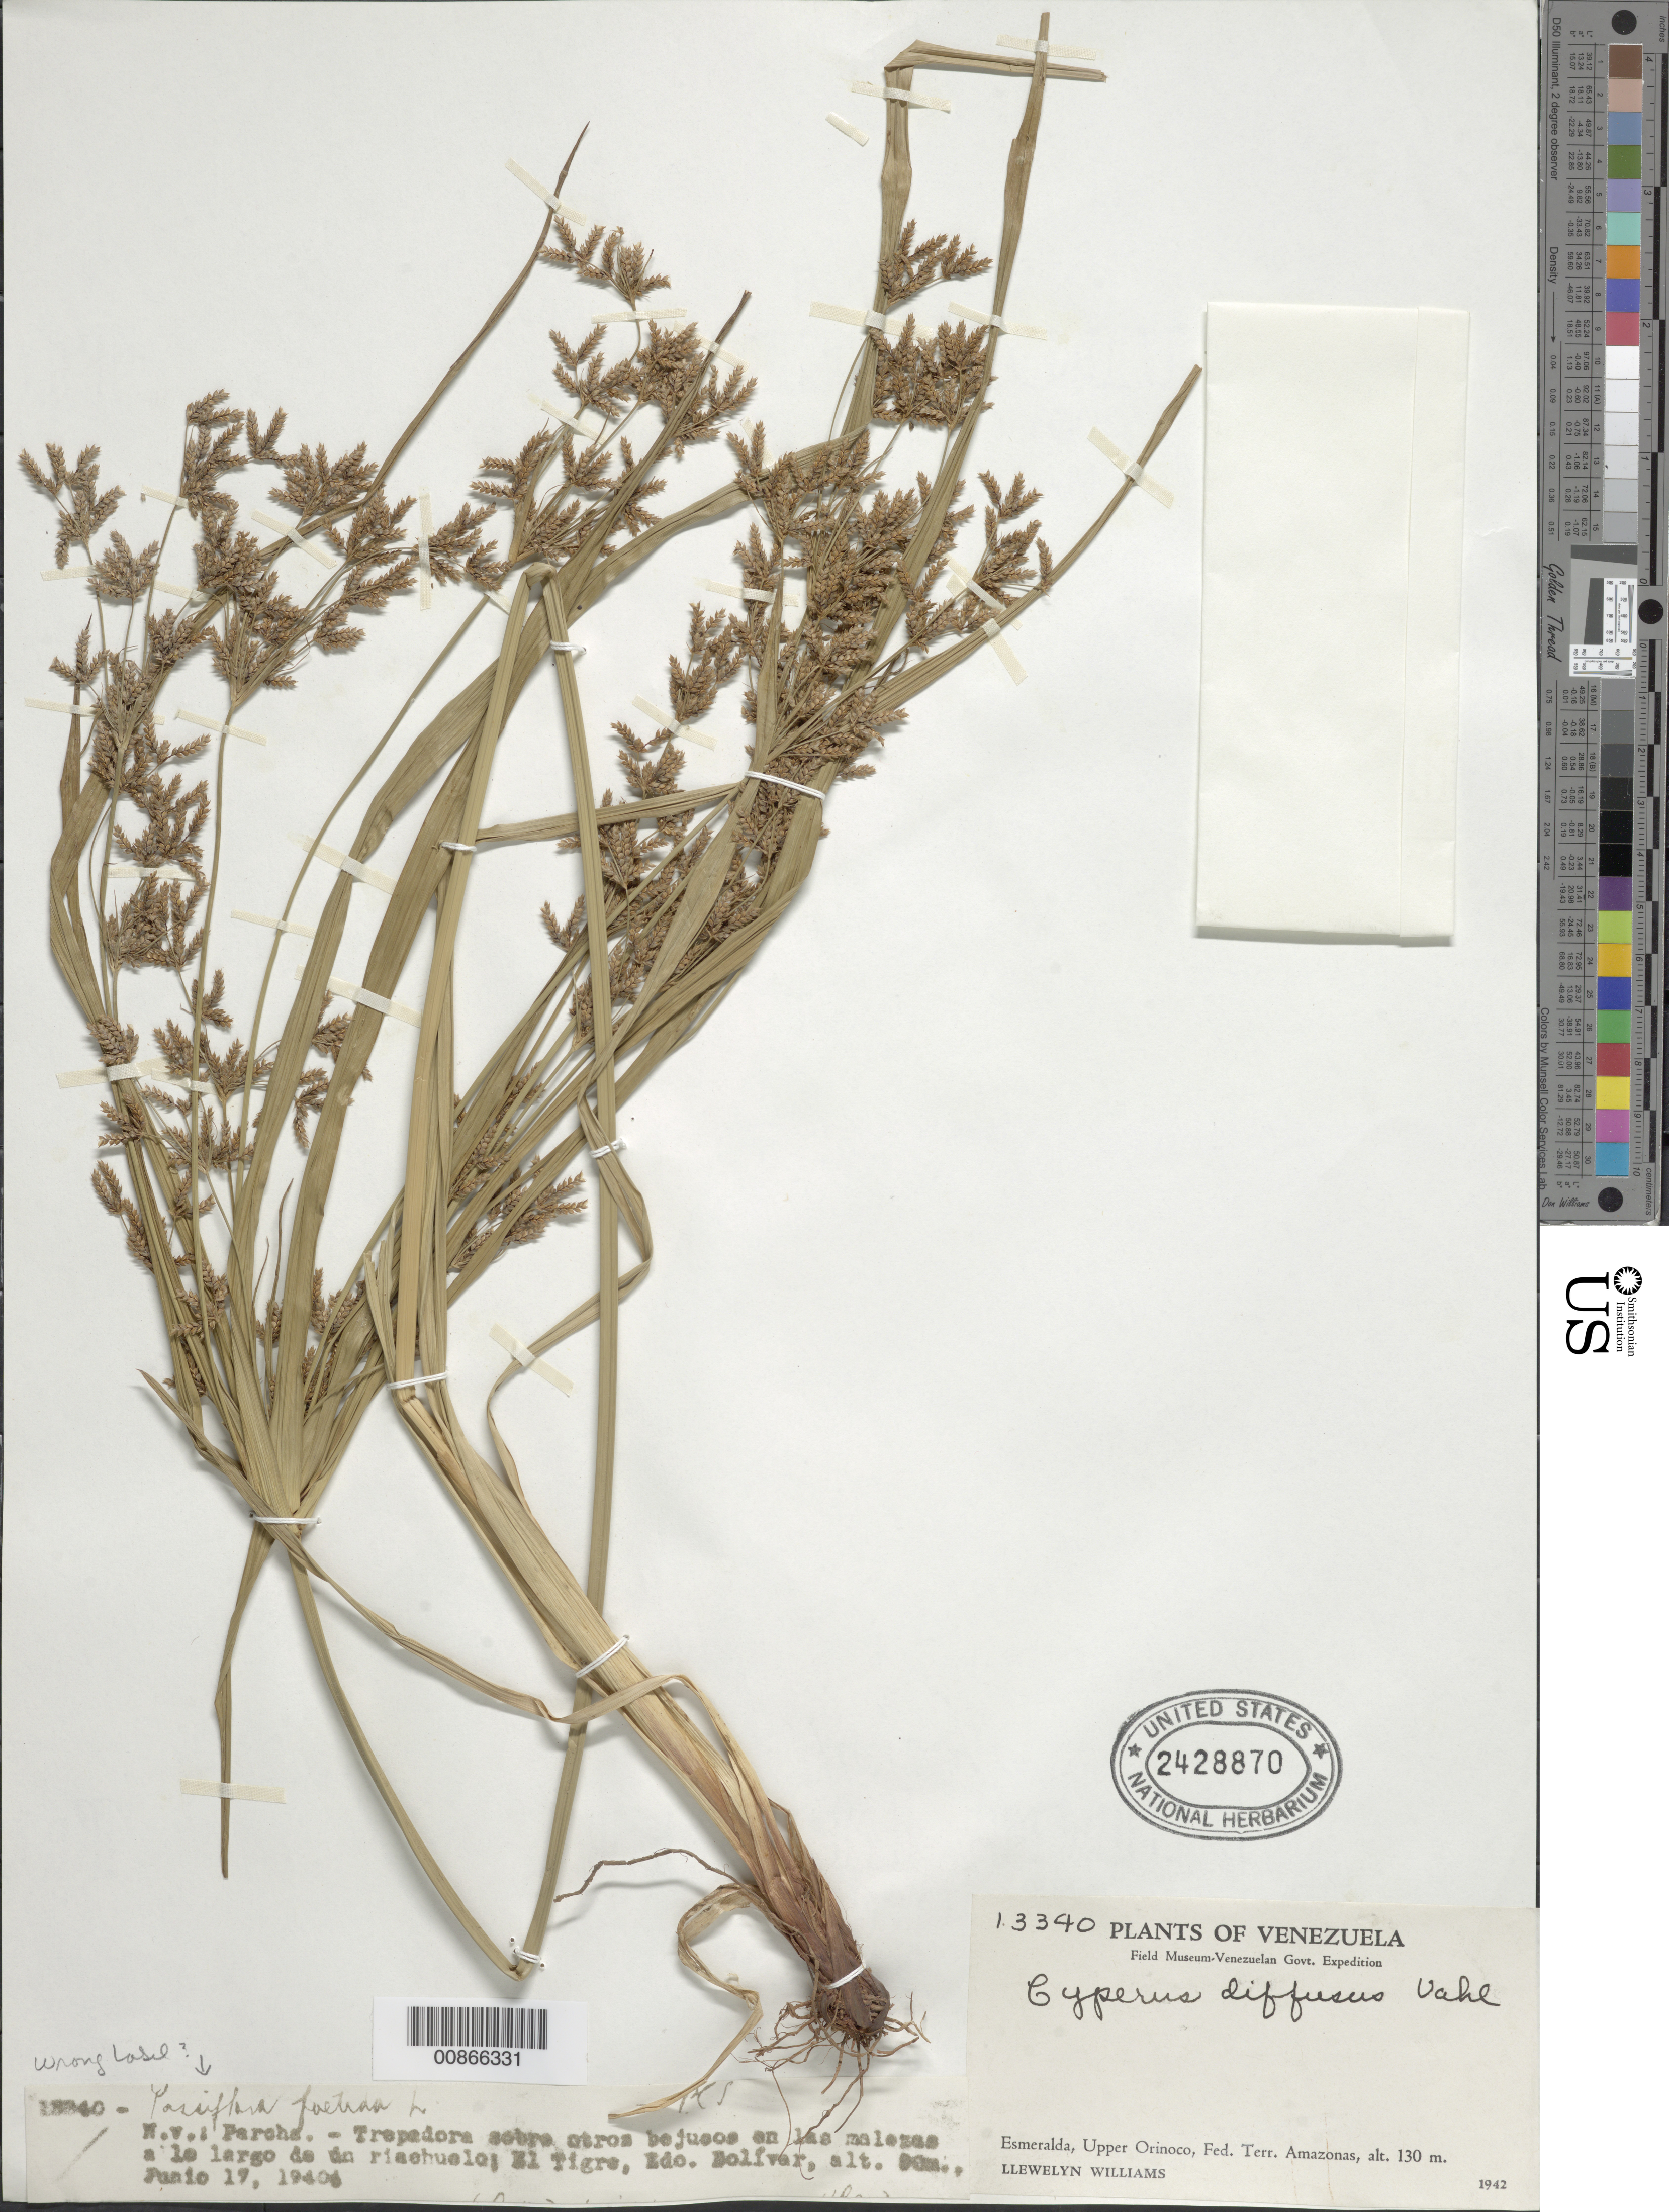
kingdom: Plantae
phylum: Tracheophyta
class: Liliopsida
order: Poales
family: Cyperaceae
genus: Cyperus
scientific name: Cyperus laxus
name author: Lam.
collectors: Ll. Williams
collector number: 13340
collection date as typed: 1942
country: Venezuela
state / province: Amazonas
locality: Esmeralda, Alto Orinoco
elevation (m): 130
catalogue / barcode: US 2428870